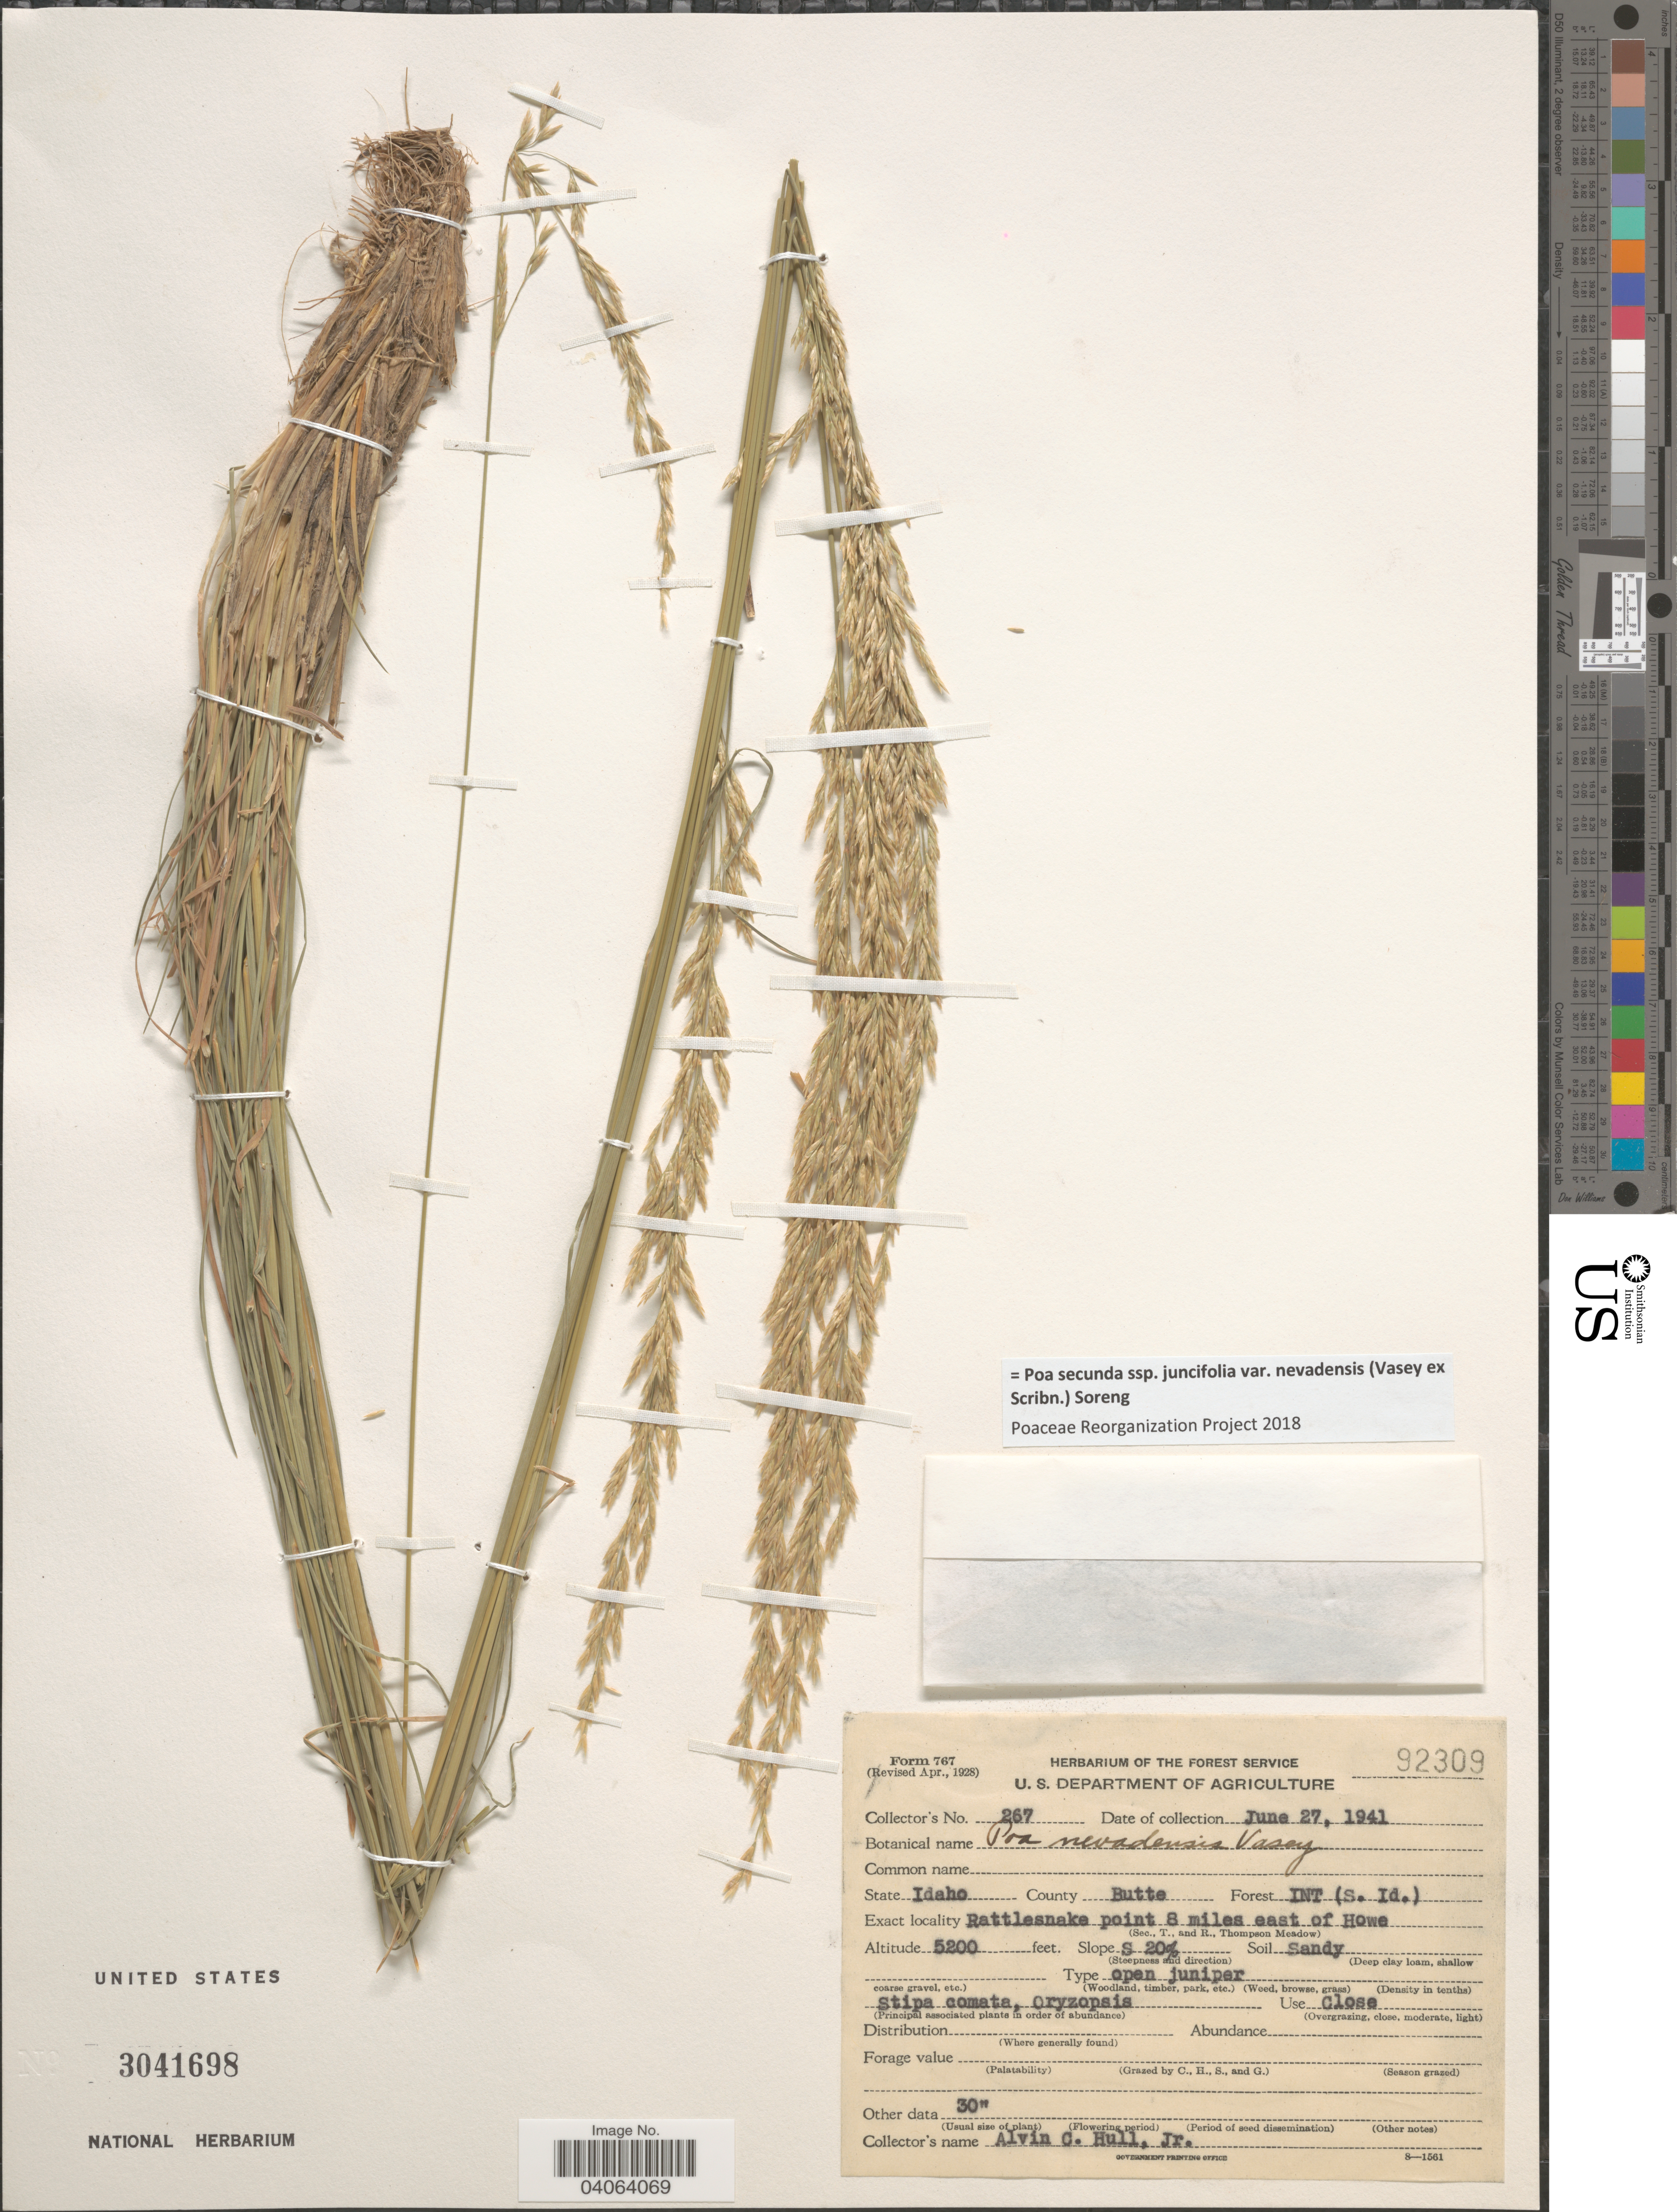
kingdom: Plantae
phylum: Tracheophyta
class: Liliopsida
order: Poales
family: Poaceae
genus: Poa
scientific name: Poa secunda subsp. juncifolia var. nevadensis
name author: (Vasey ex Scribn.) Soreng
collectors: A. Hull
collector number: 267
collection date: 1941-06-27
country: United States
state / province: Idaho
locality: County Butte. Forest INT (S. Id.). Rattlesnake point 8 miles east of Howe. Slope S 20%.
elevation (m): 1585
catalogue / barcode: US 3041698